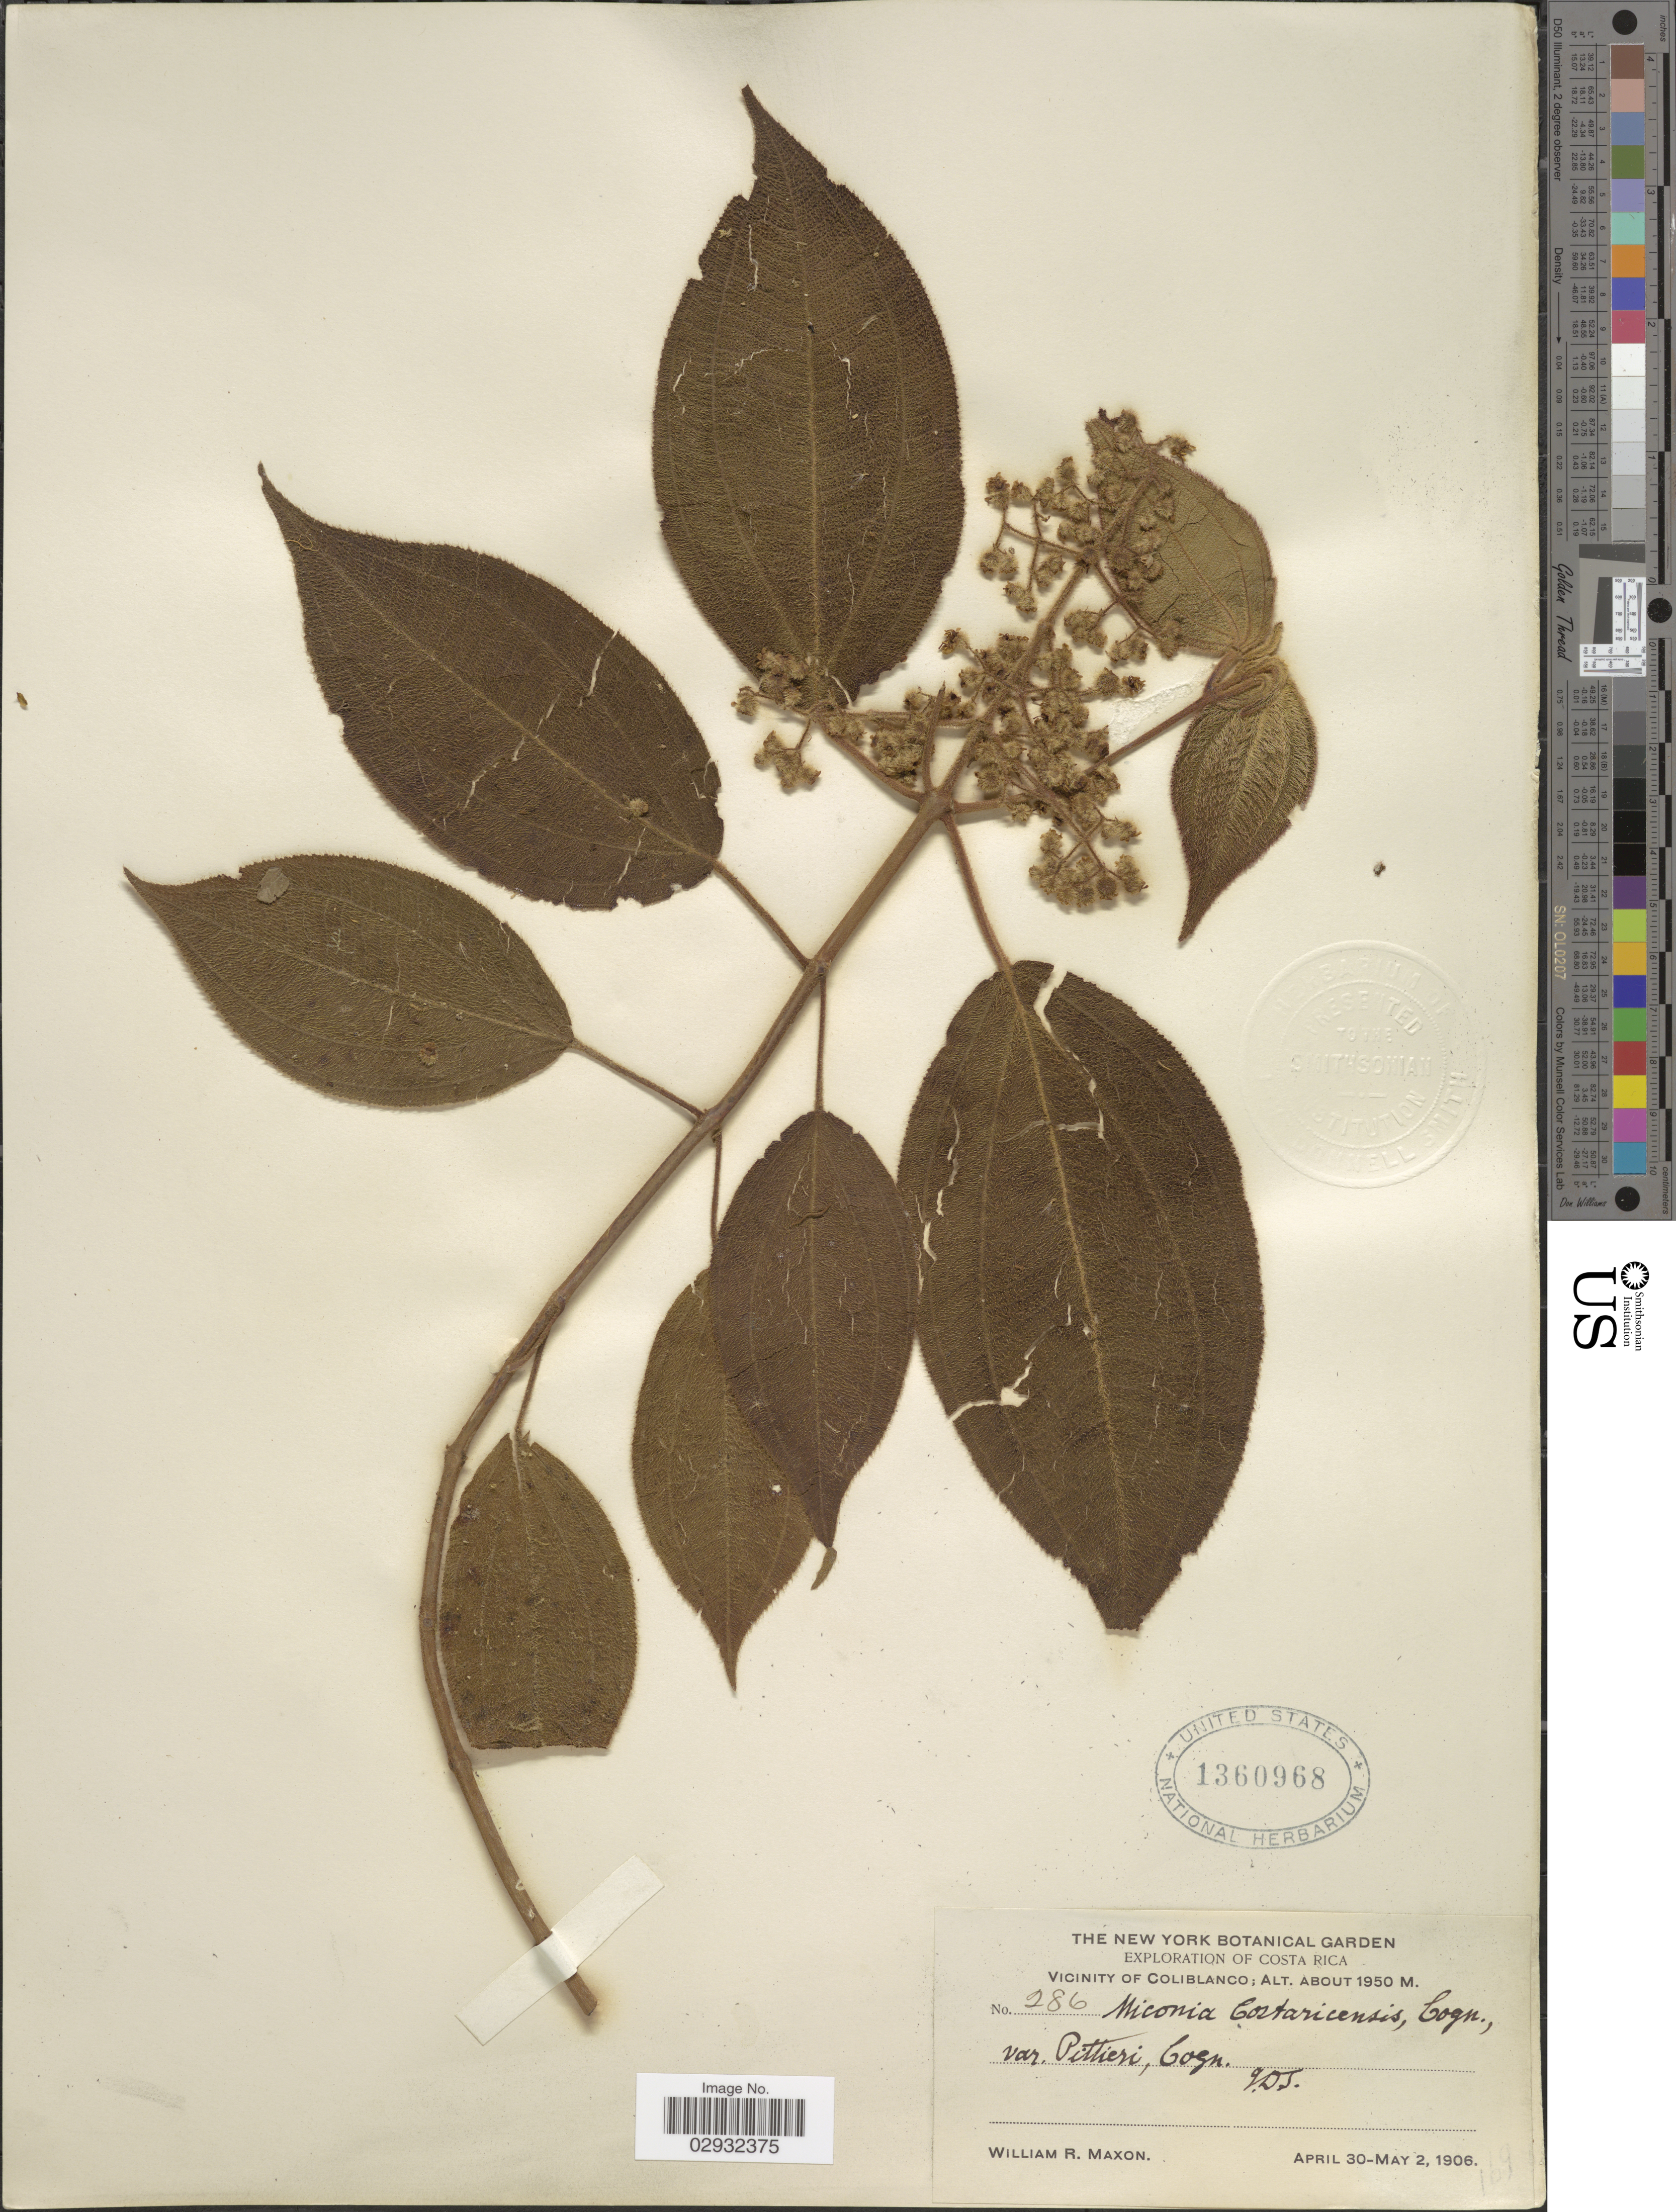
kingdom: Plantae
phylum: Tracheophyta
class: Magnoliopsida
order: Myrtales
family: Melastomataceae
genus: Miconia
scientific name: Miconia costaricensis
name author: Cogn.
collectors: W. R. Maxon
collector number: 286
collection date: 1906-04-30/1906-05-02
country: Costa Rica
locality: Vicinity of Coliblanco.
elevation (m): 1950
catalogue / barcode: US 1360968